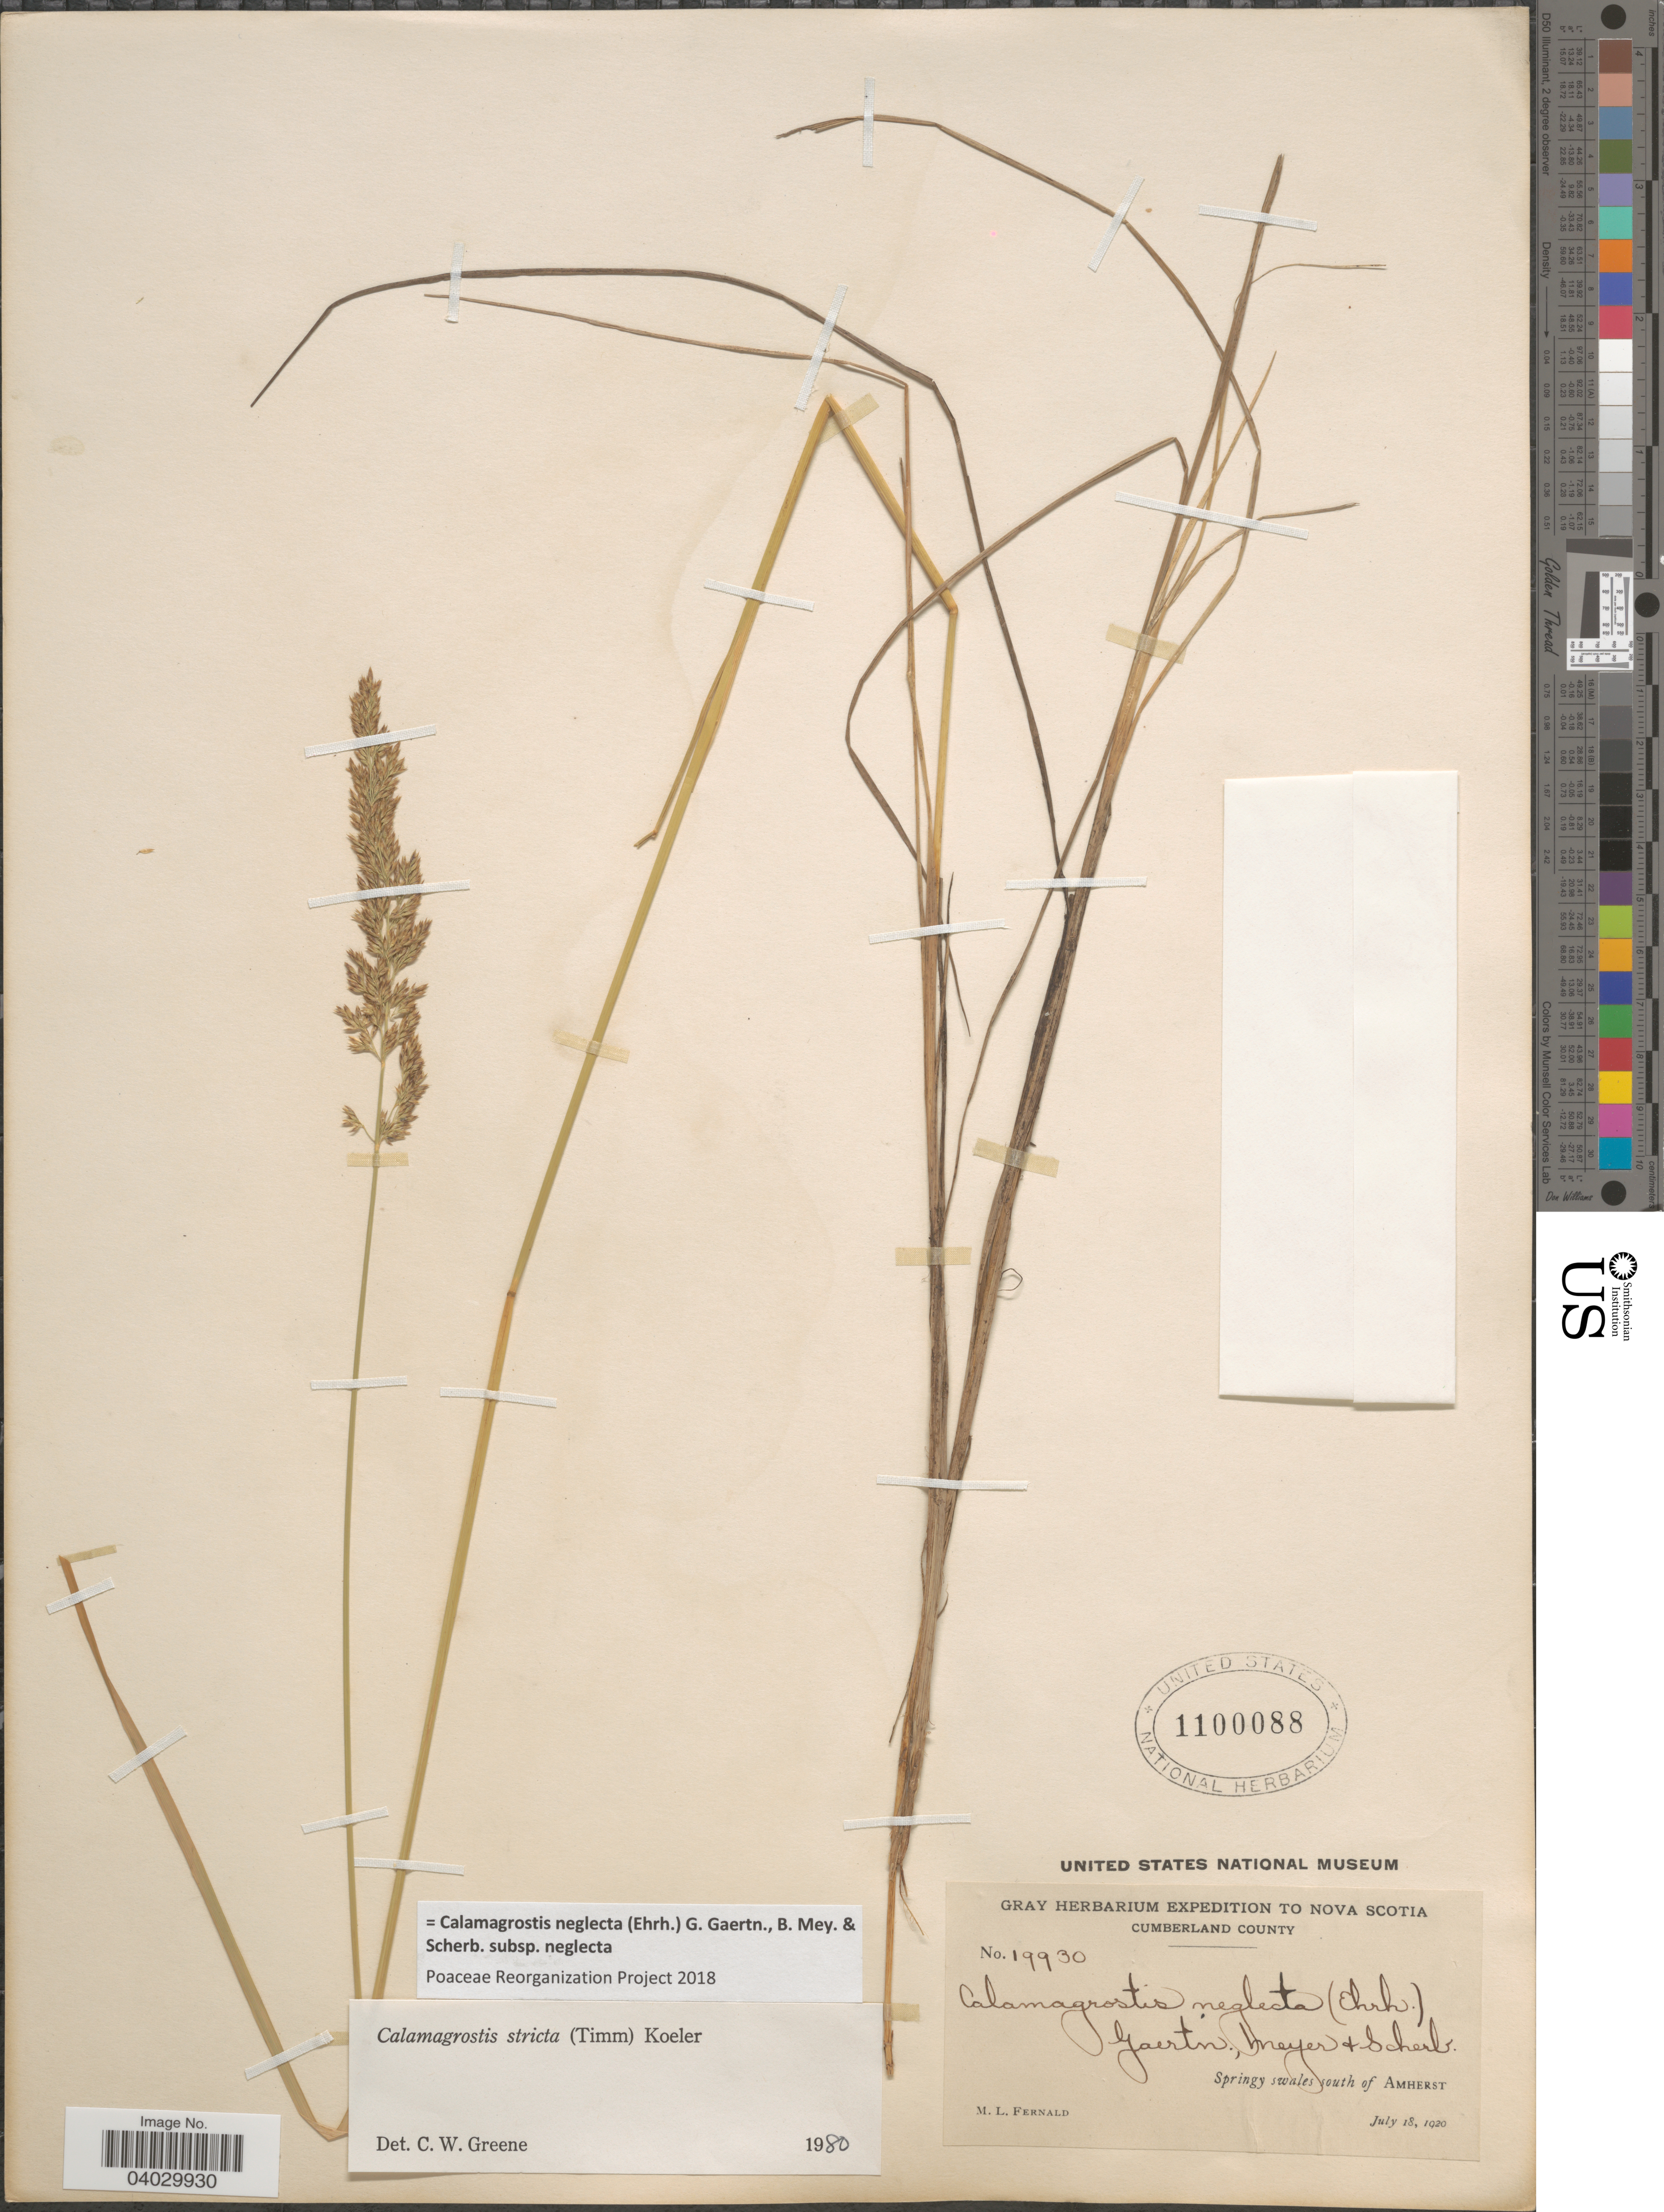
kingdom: Plantae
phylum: Tracheophyta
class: Liliopsida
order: Poales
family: Poaceae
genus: Calamagrostis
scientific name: Calamagrostis neglecta subsp. neglecta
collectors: M. L. Fernald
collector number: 19930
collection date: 1920-07-18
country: Canada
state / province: Nova Scotia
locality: Cumberland County. Springy swales south of Amherst.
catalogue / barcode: US 1100088